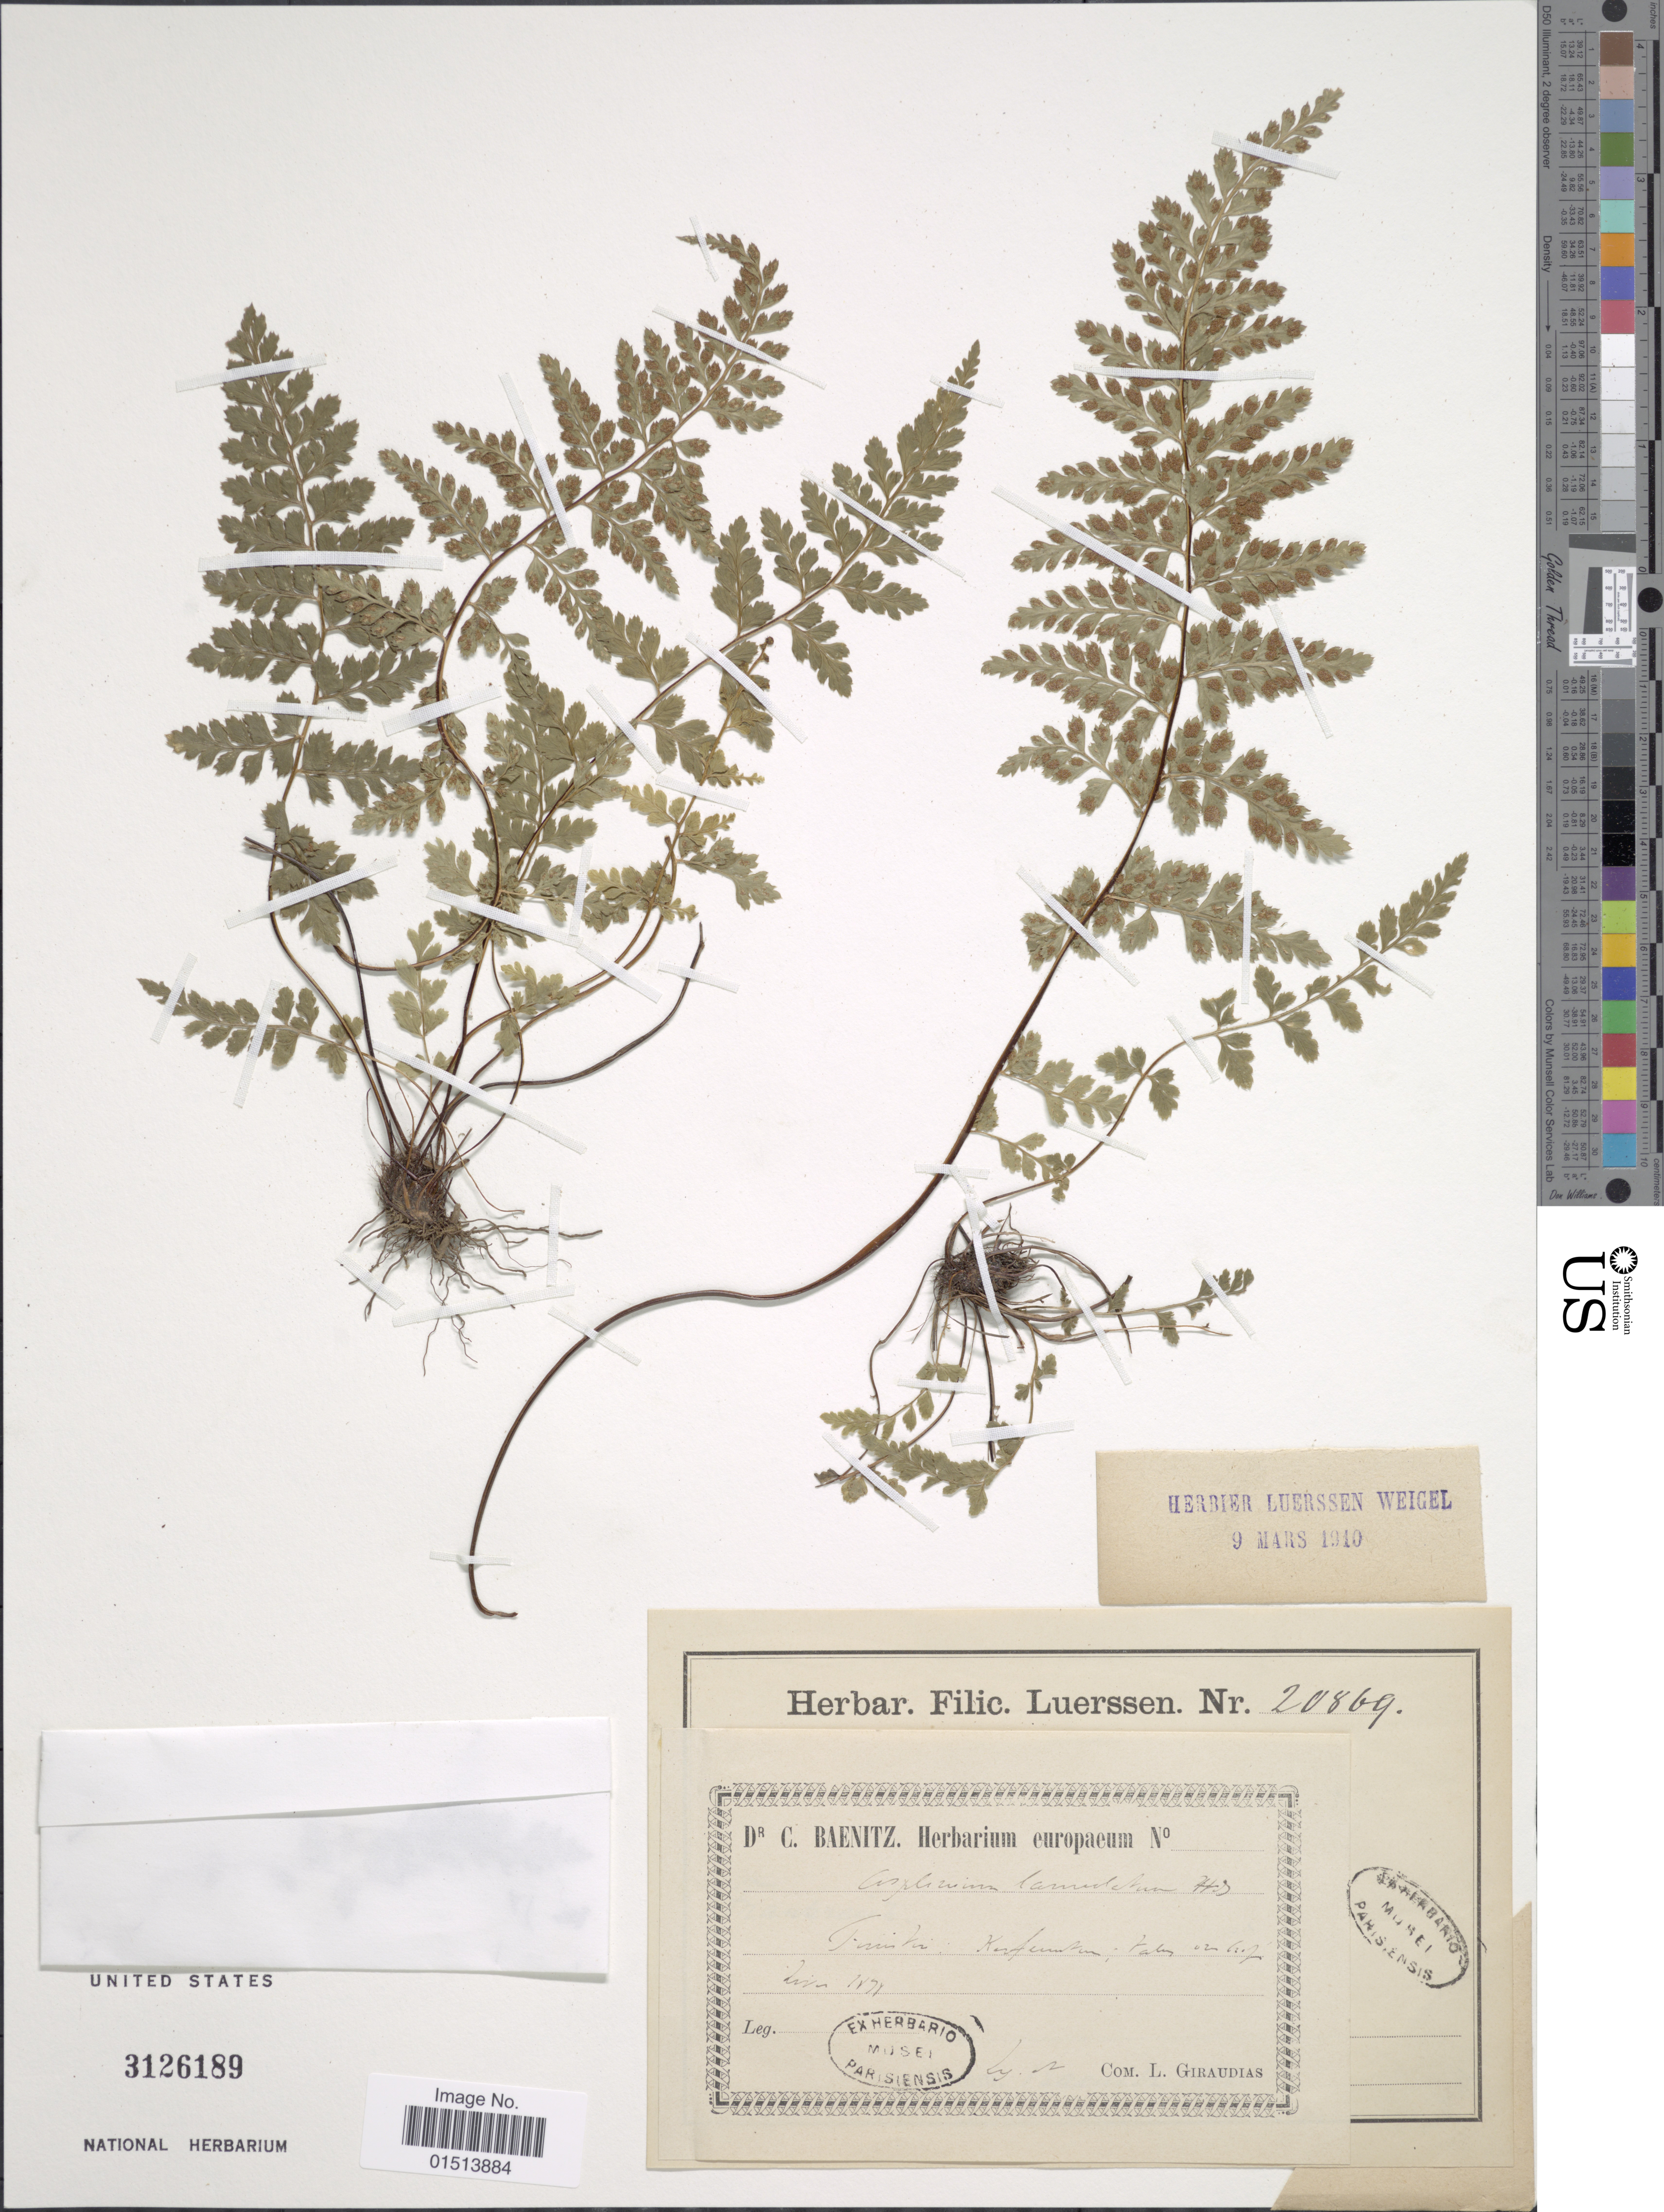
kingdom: Plantae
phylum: Tracheophyta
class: Polypodiopsida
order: Polypodiales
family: Aspleniaceae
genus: Asplenium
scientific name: Asplenium lanceolatum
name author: Huds.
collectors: ex herb. Mus. Paris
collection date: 1871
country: France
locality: Firinki: Kerfunken: kales... [unsure placement] [interpreted]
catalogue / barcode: US 3126189